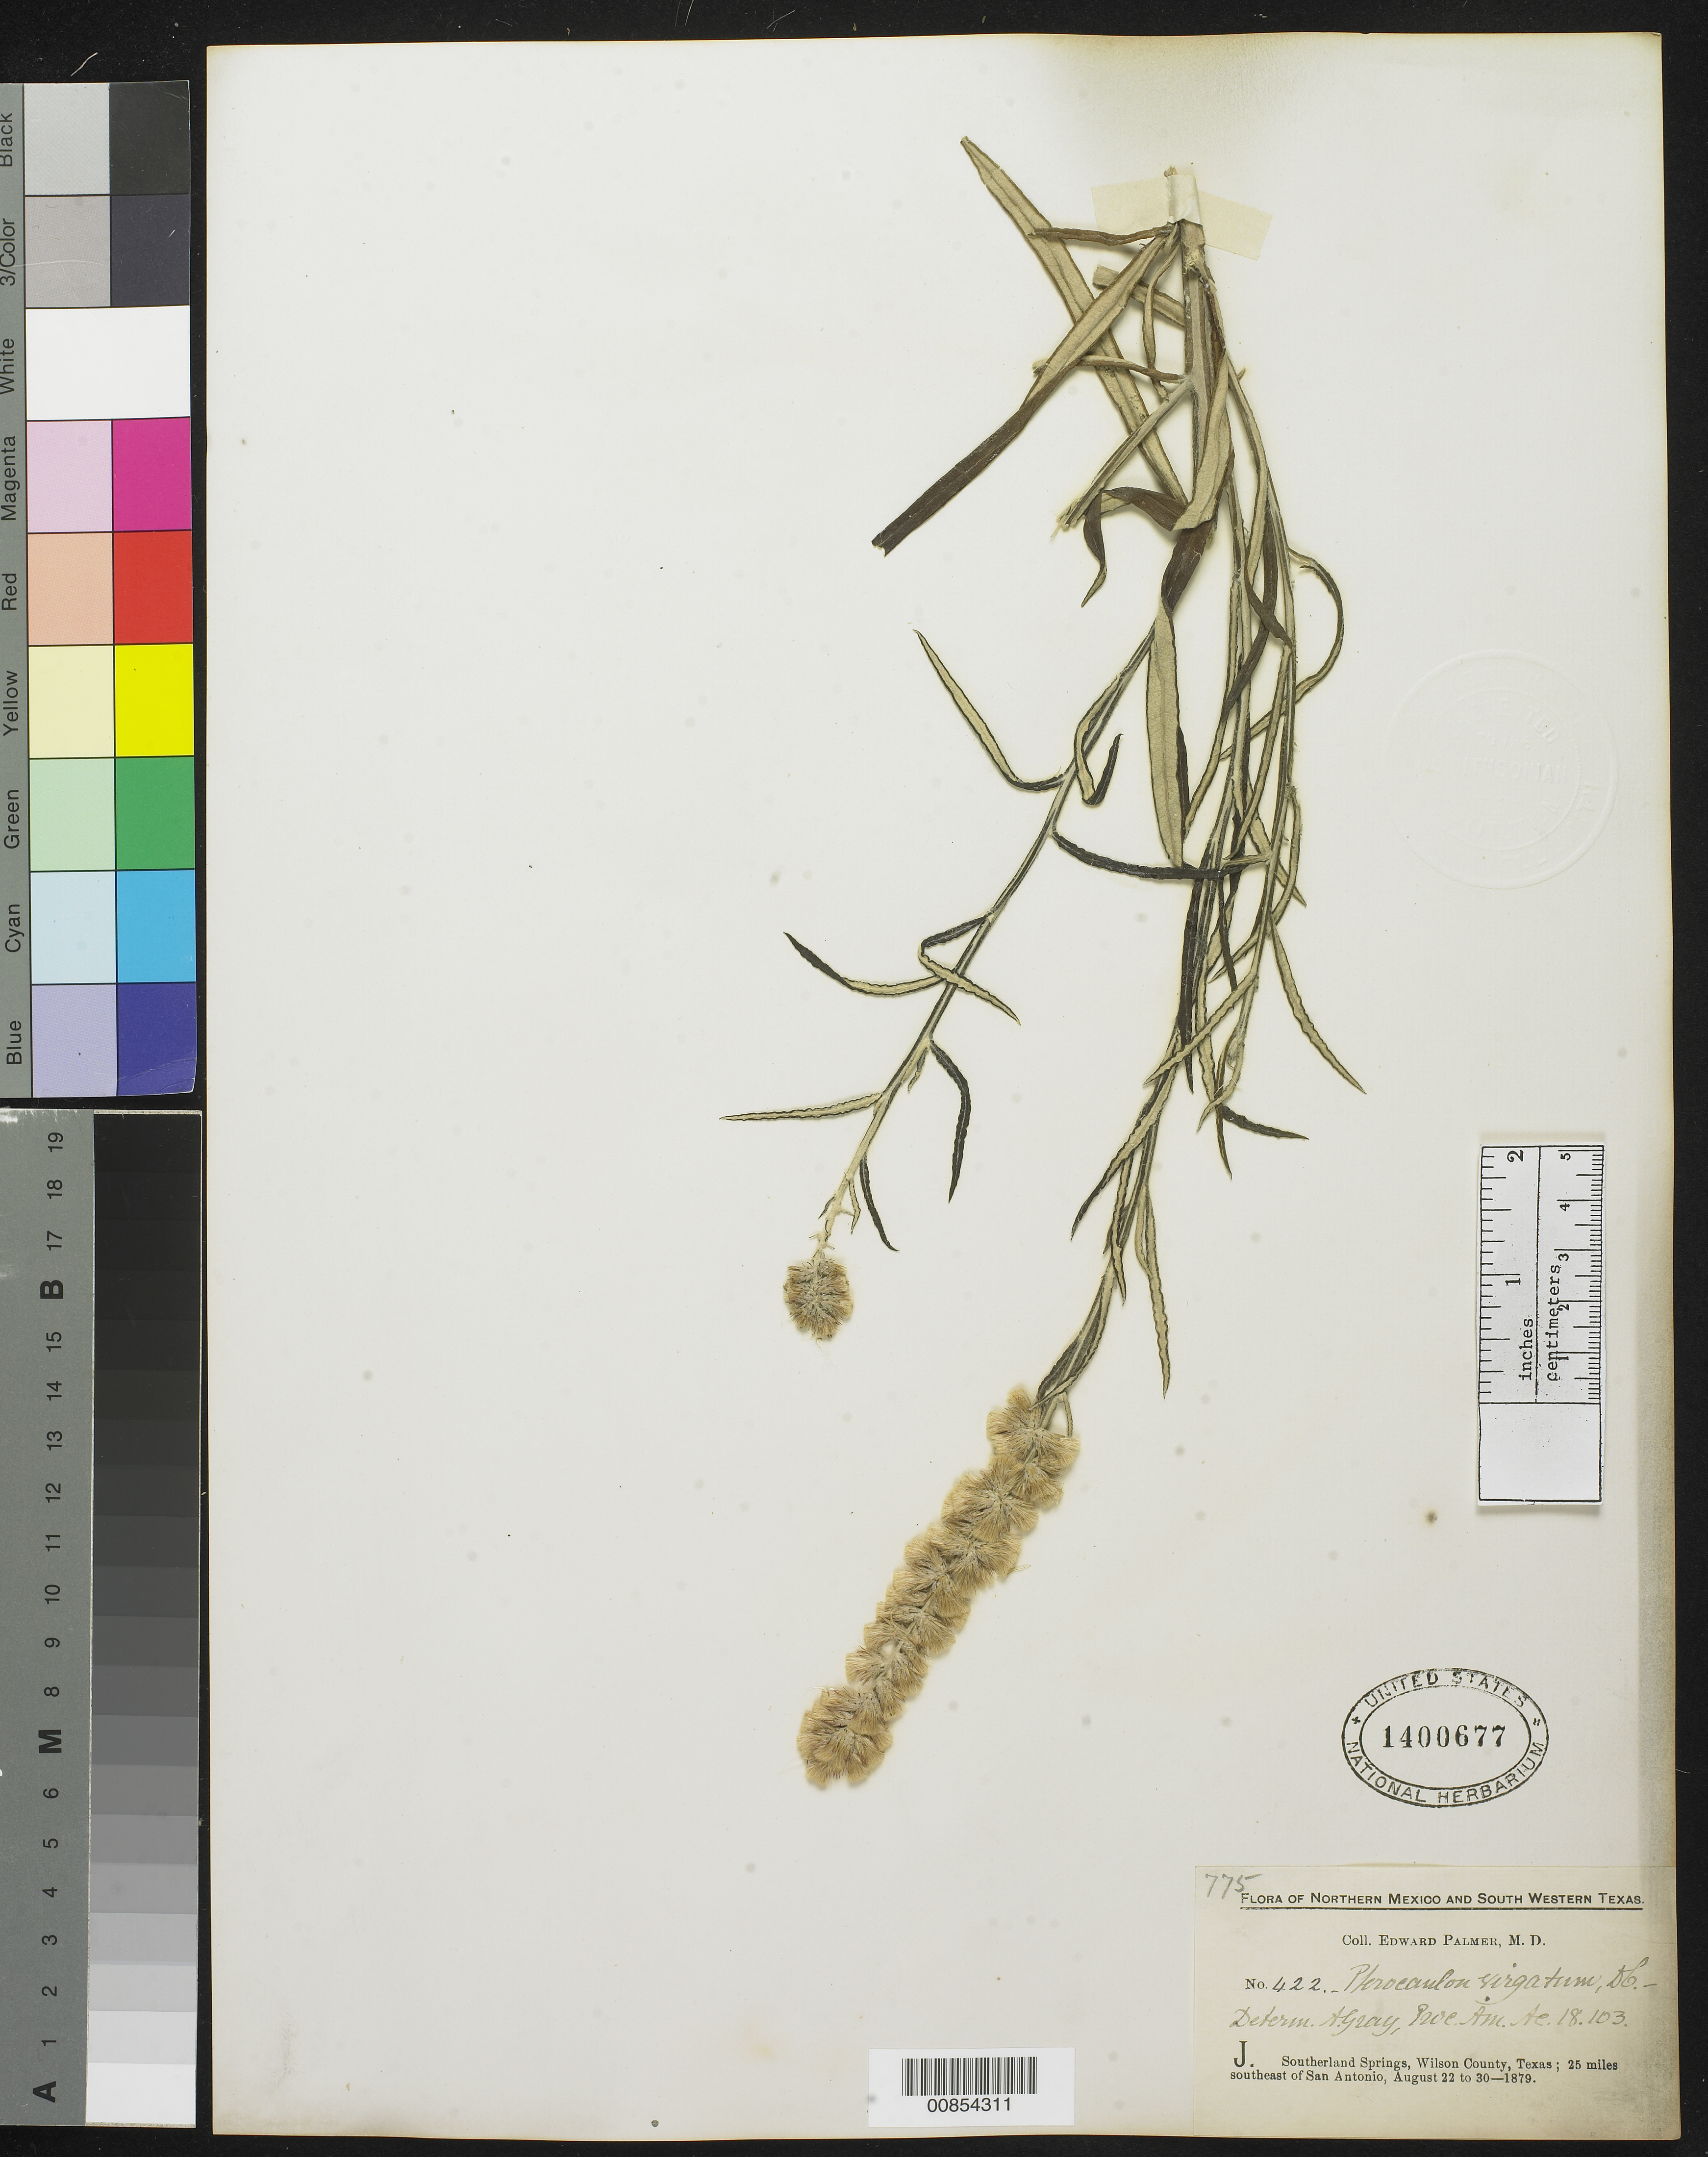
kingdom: Plantae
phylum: Tracheophyta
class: Magnoliopsida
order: Asterales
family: Asteraceae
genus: Pterocaulon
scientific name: Pterocaulon virgatum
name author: (L.) DC.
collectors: E. Palmer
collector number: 422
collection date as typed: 22 Aug 1879 to 30 Aug 1879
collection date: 1879-08-22/1879-08-30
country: United States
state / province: Texas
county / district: Wilson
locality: J. Southerland Springs, Wilson County, Texas; 25 miles southeast of San Antonio.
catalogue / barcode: US 1400677